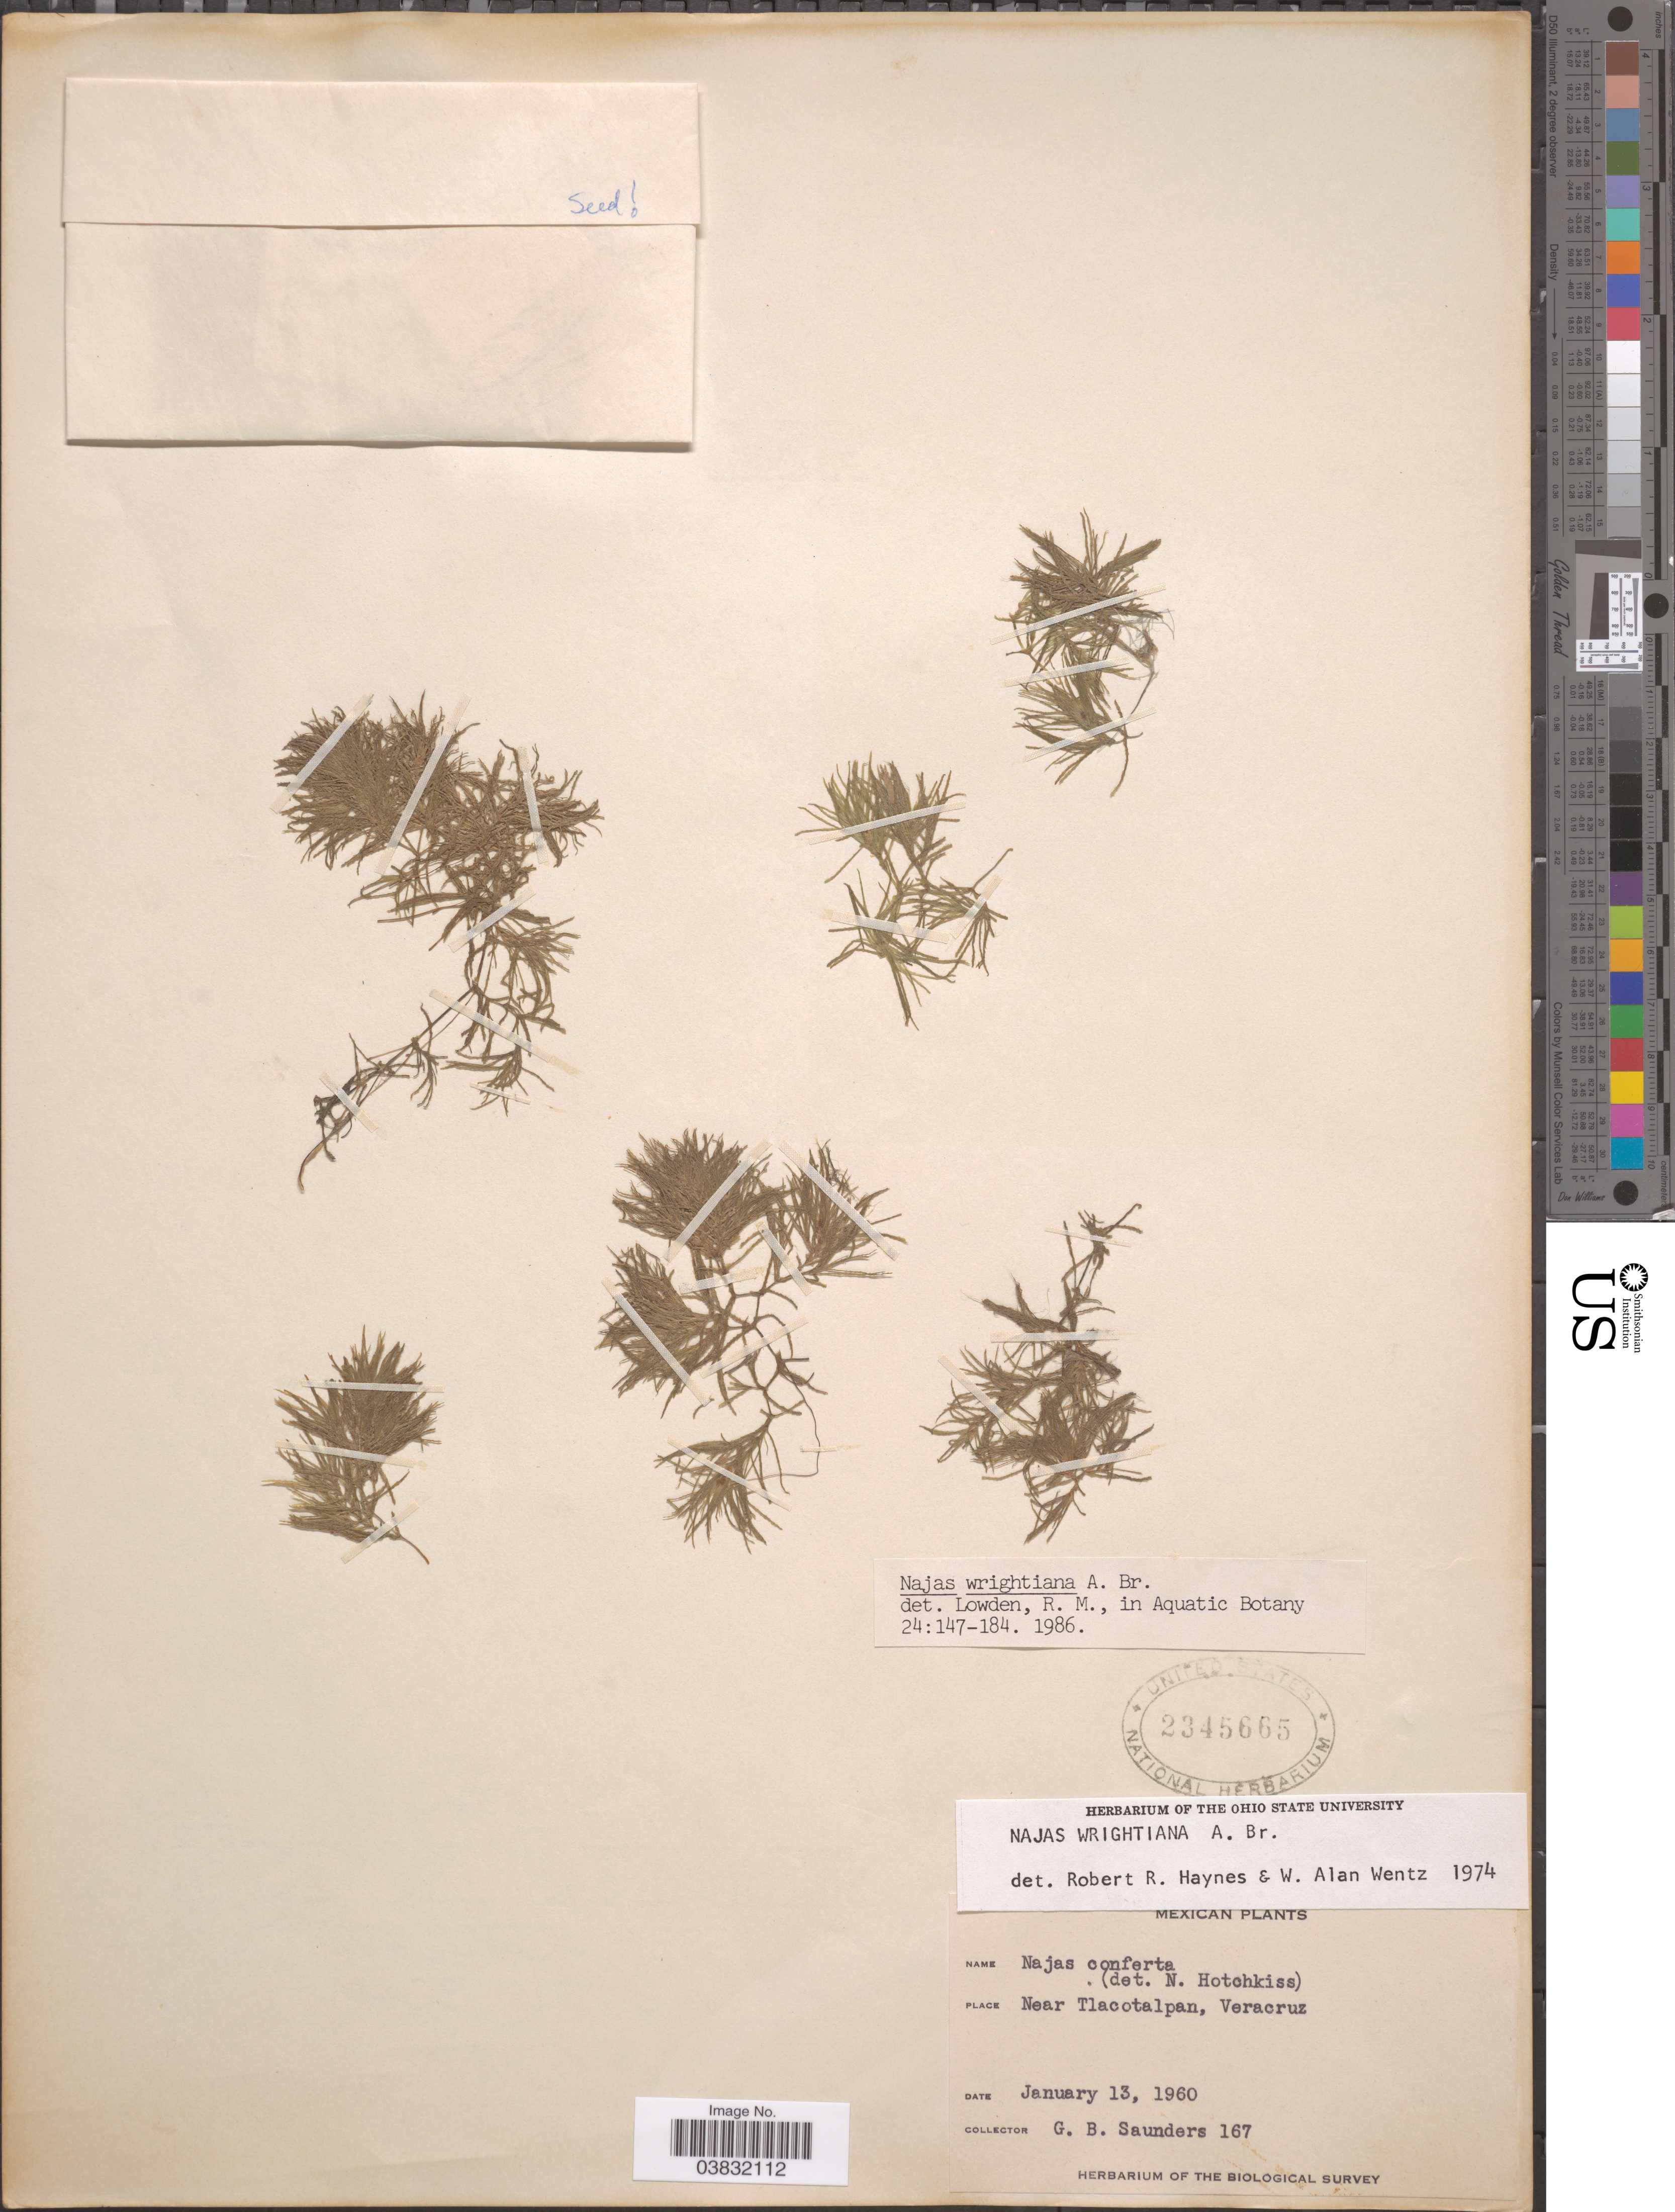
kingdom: Plantae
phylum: Tracheophyta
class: Liliopsida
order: Alismatales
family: Hydrocharitaceae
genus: Najas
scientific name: Najas wrightiana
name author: A. Braun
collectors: G. B. Saunders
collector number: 167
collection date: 1960-01-13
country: Mexico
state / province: Veracruz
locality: Near Tlacotalpan, Veracruz.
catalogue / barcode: US 2345665